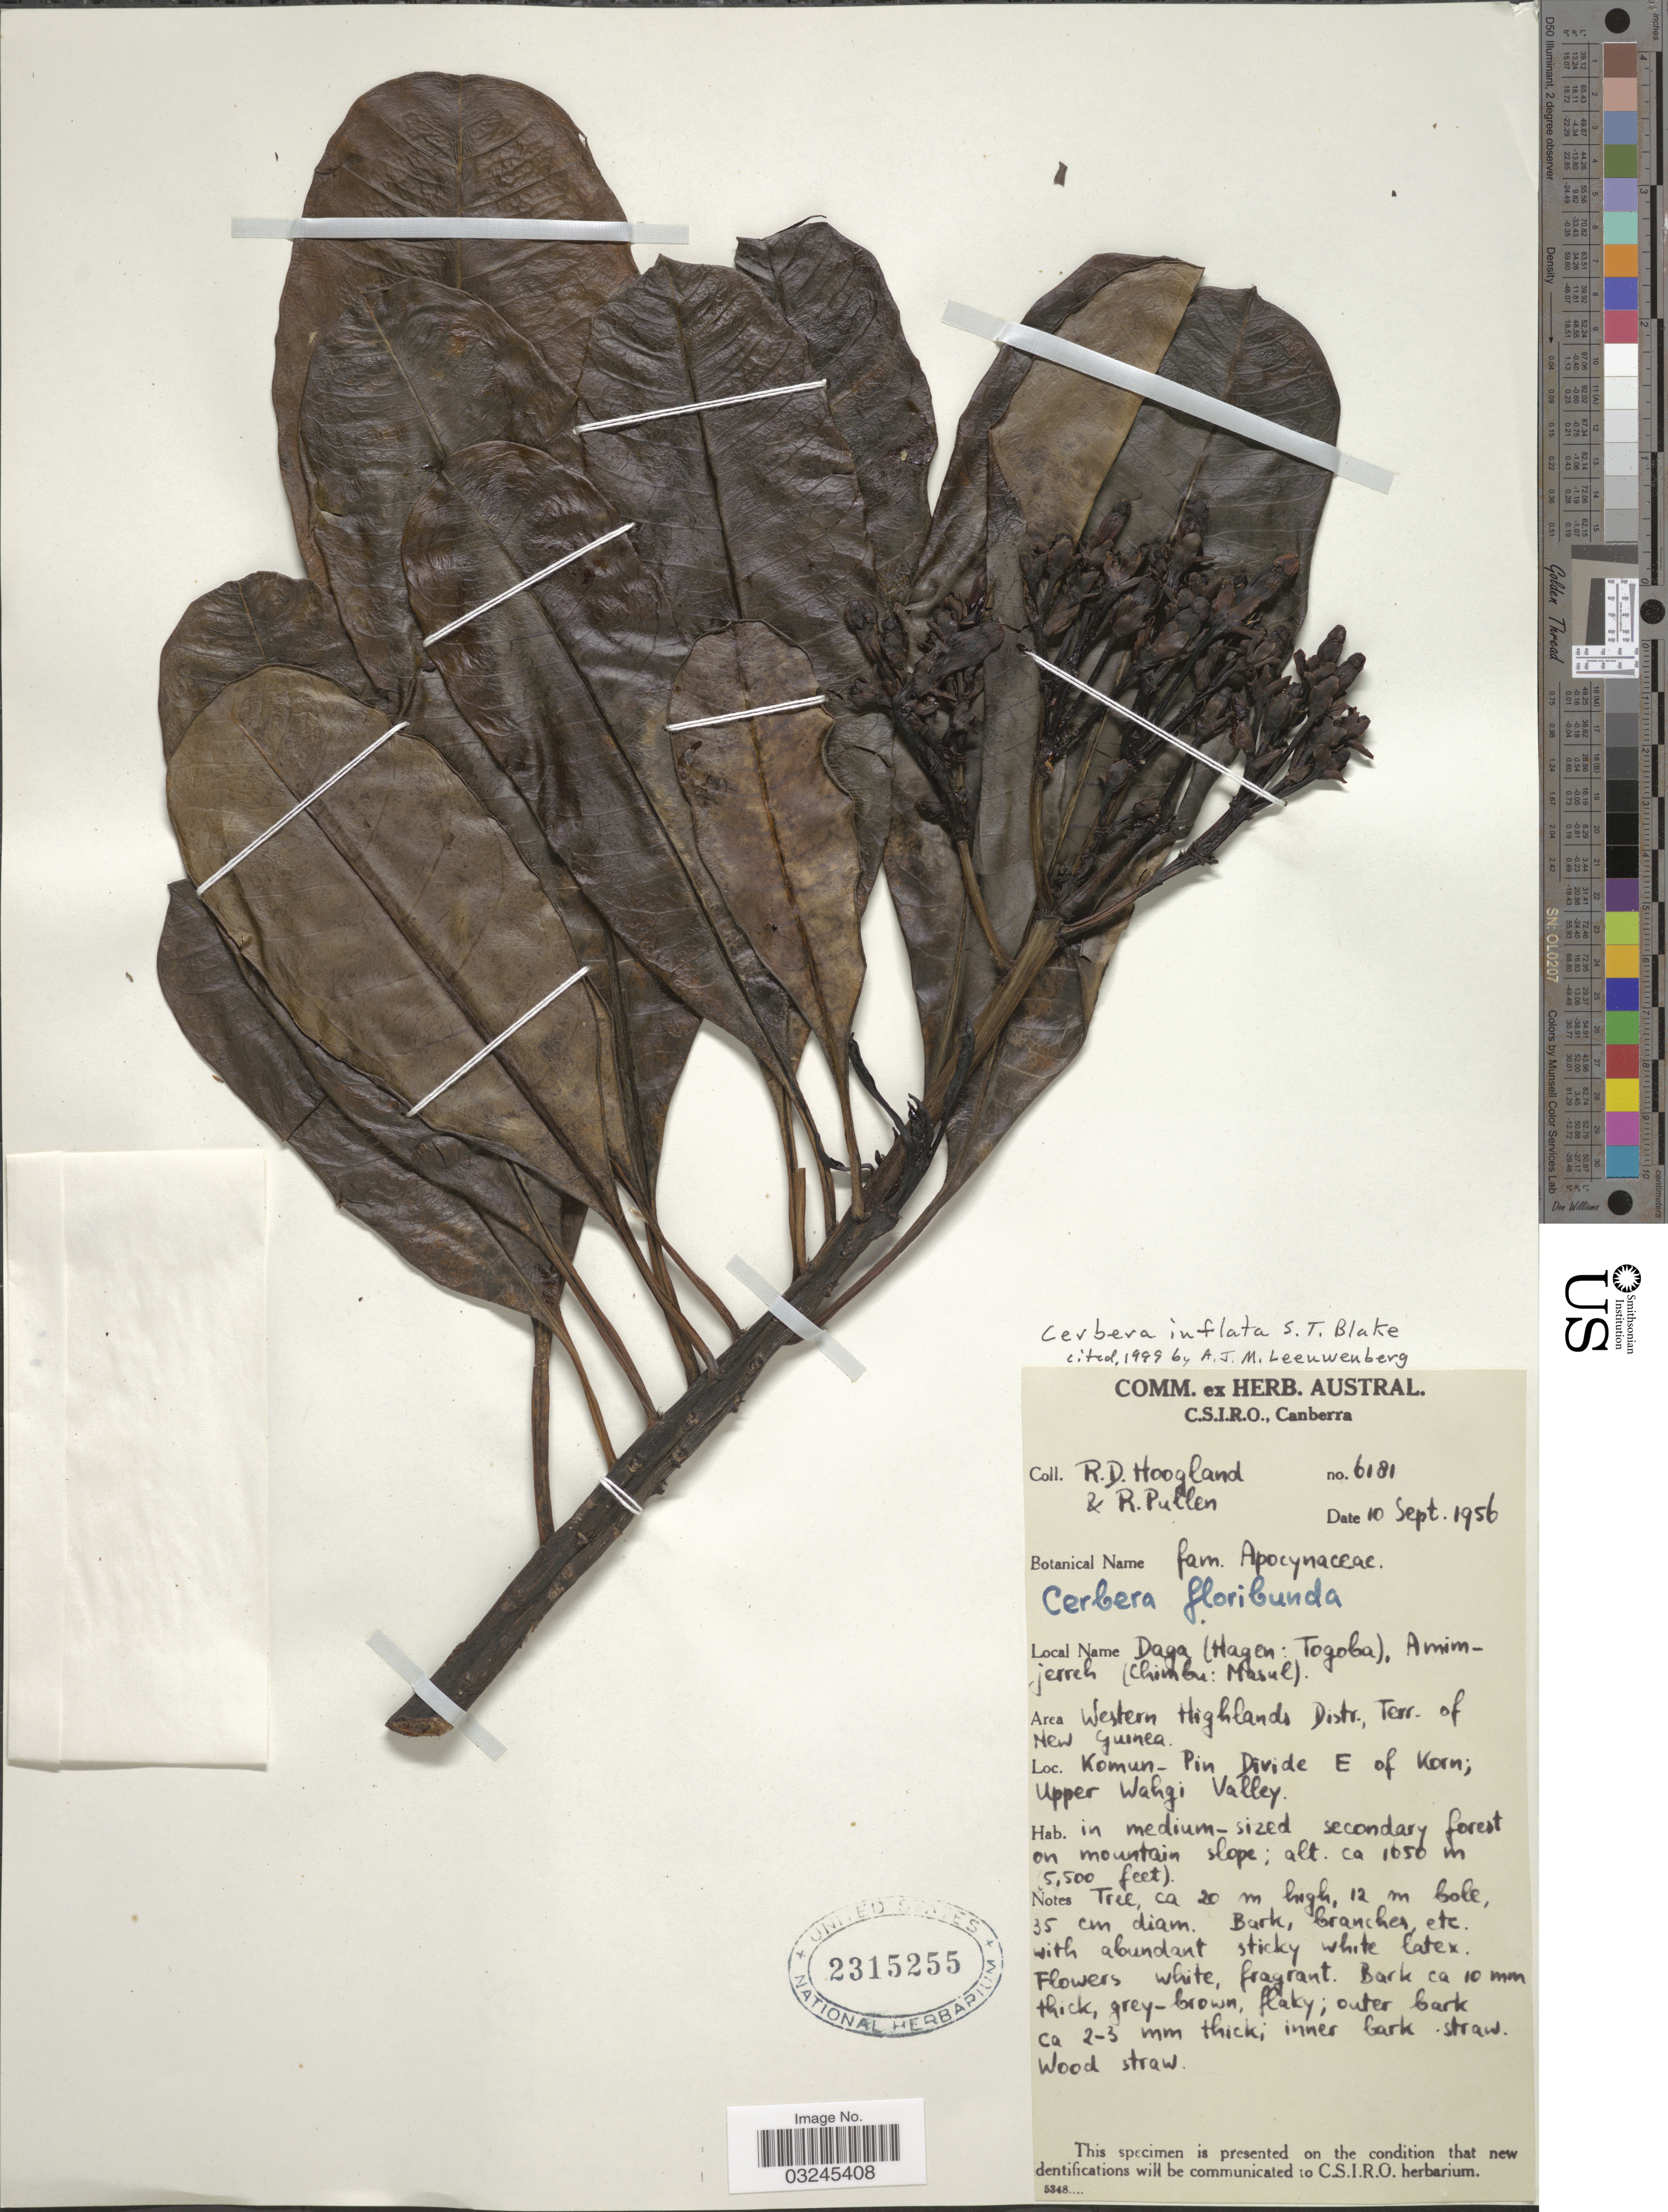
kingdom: Plantae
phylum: Tracheophyta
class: Magnoliopsida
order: Gentianales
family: Apocynaceae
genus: Cerbera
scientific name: Cerbera inflata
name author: S.T. Blake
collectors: R. D. Hoogland & R. Pullen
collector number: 6181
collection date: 1956-09-10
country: Papua New Guinea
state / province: Western Highlands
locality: Area Western Highlands Distr., Terr. of New Guinea. Komun-Pin Divide E of Korn; Upper Wahgi Valley.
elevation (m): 1650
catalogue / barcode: US 2315255